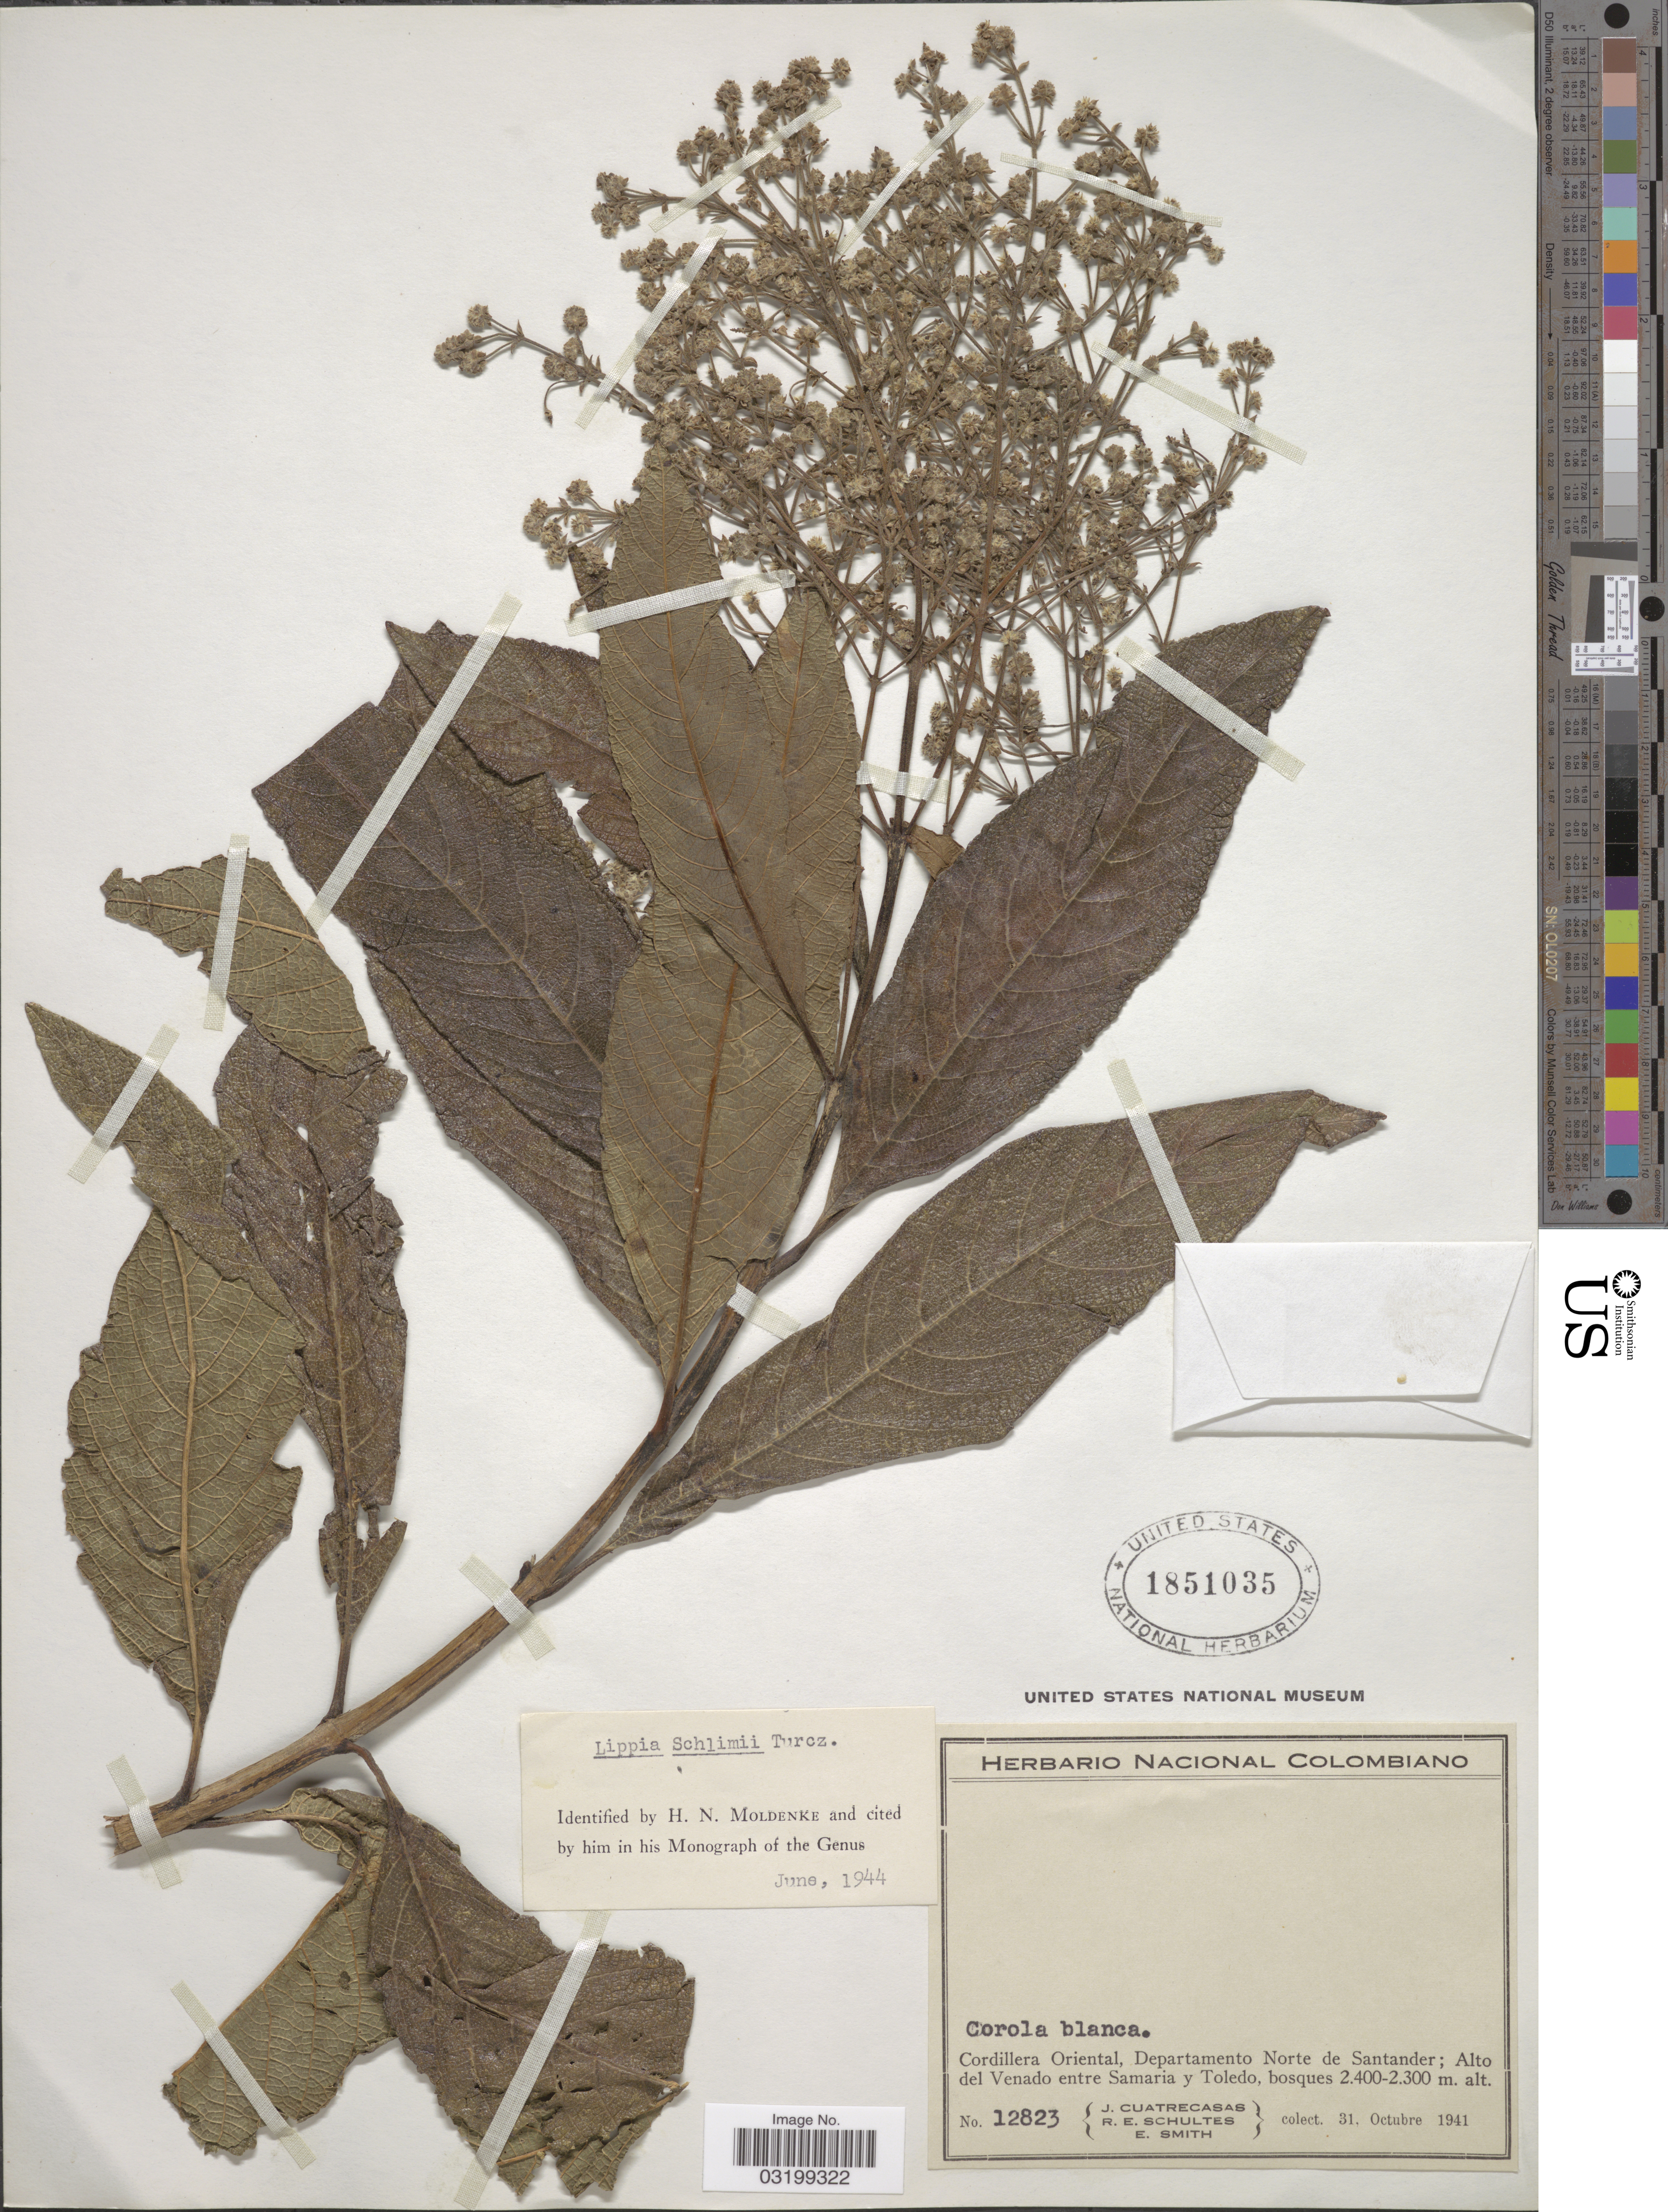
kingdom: Plantae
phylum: Tracheophyta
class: Magnoliopsida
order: Lamiales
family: Verbenaceae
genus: Lippia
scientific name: Lippia schlimii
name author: Turcz.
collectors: J. Cuatrecasas, R. E. Schultes & E. Smith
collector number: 12823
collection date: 1941-10-31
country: Colombia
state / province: Norte de Santander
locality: Cordillera Oriental, Departamento Norte de Santander; Alto del Venado entre Samaria y Toledo.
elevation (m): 2300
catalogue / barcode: US 1851035